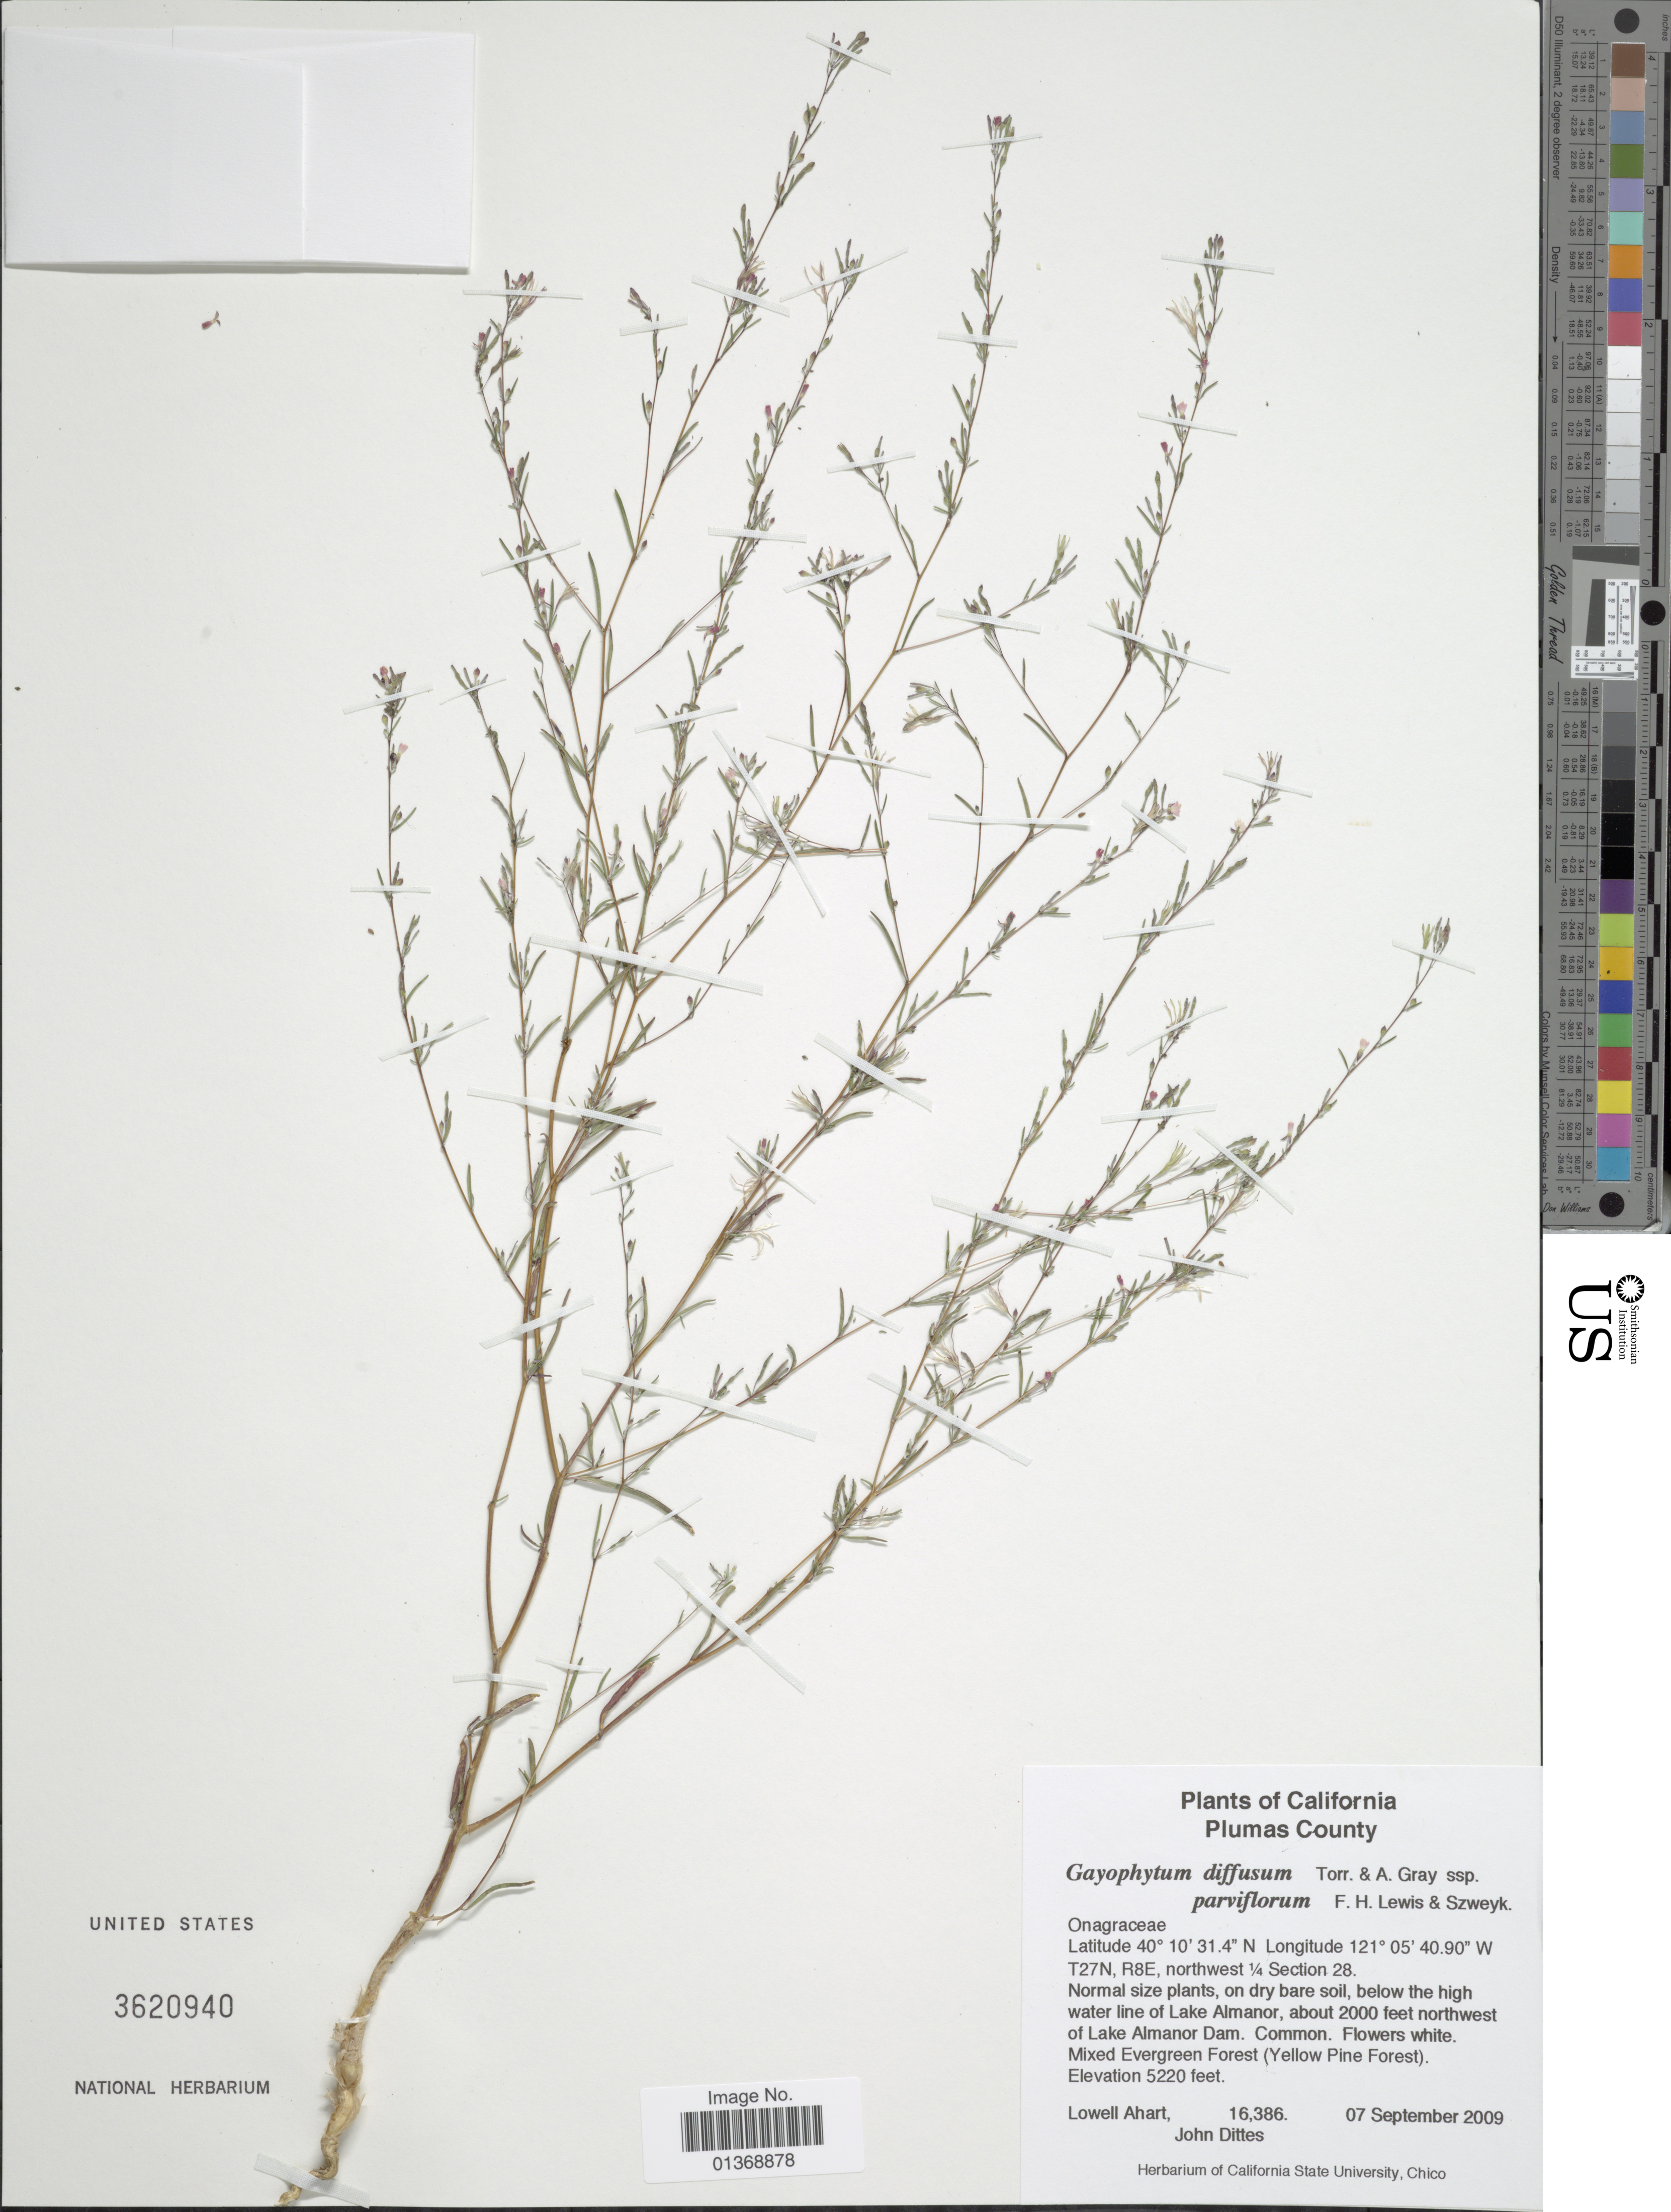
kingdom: Plantae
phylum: Tracheophyta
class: Magnoliopsida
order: Myrtales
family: Onagraceae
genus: Gayophytum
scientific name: Gayophytum diffusum subsp. parviflorum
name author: F. H. Lewis & Szweyk.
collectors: L. Ahart & J. Dittes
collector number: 16386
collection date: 2009-09-07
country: United States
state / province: California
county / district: Plumas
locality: T27N. R8E, Northwest ¼ Section 28, below the high water line of Lake Almanor, about 2000 feet northwest of Lake Almanor Dam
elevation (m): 1591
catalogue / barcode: US 3620940